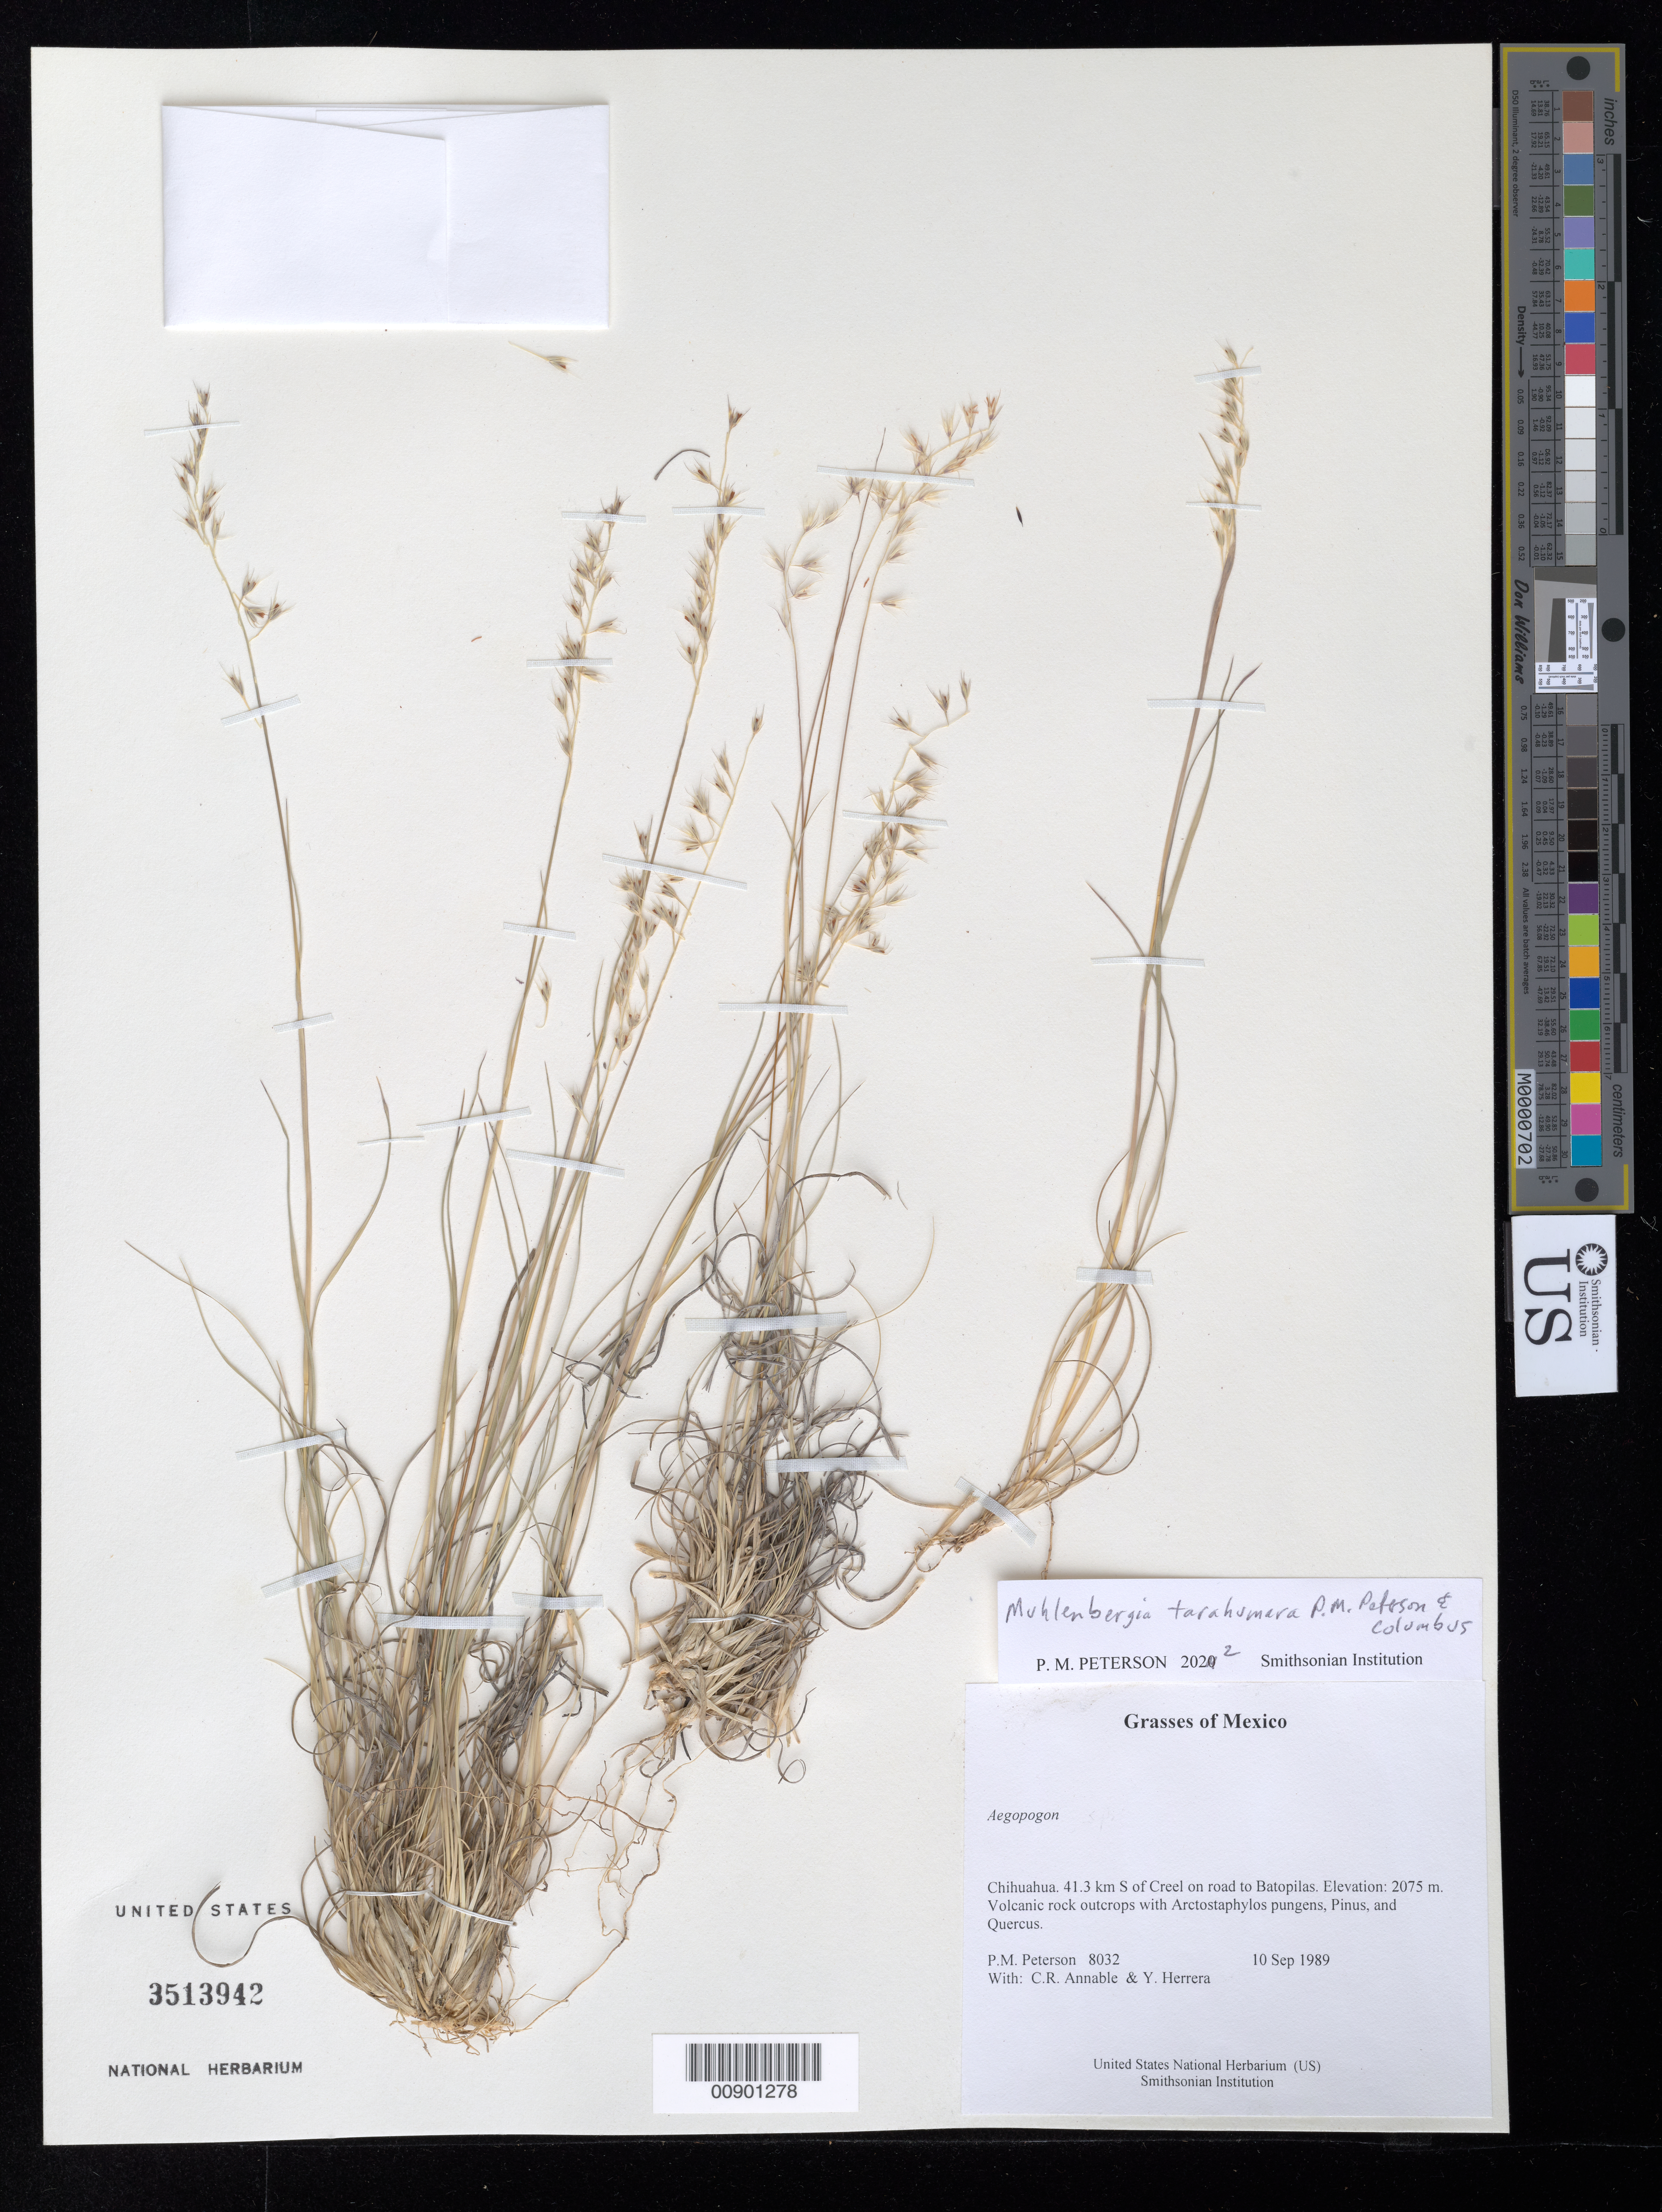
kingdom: Plantae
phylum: Tracheophyta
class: Liliopsida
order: Poales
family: Poaceae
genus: Muhlenbergia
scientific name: Muhlenbergia tarahumara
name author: P.M. Peterson & Columbus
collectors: P. M. Peterson, C. R. Annable & Y. Herrera Arrieta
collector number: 08032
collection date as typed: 10 Sep 1989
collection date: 1989-09-10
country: Mexico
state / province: Chihuahua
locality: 41.3 km S of Creel on road to Batopilas.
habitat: Volcanic rock outcrops with Arctostaphylos pungens, Pinus, and Quercus.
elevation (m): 2075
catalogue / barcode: US 3513942